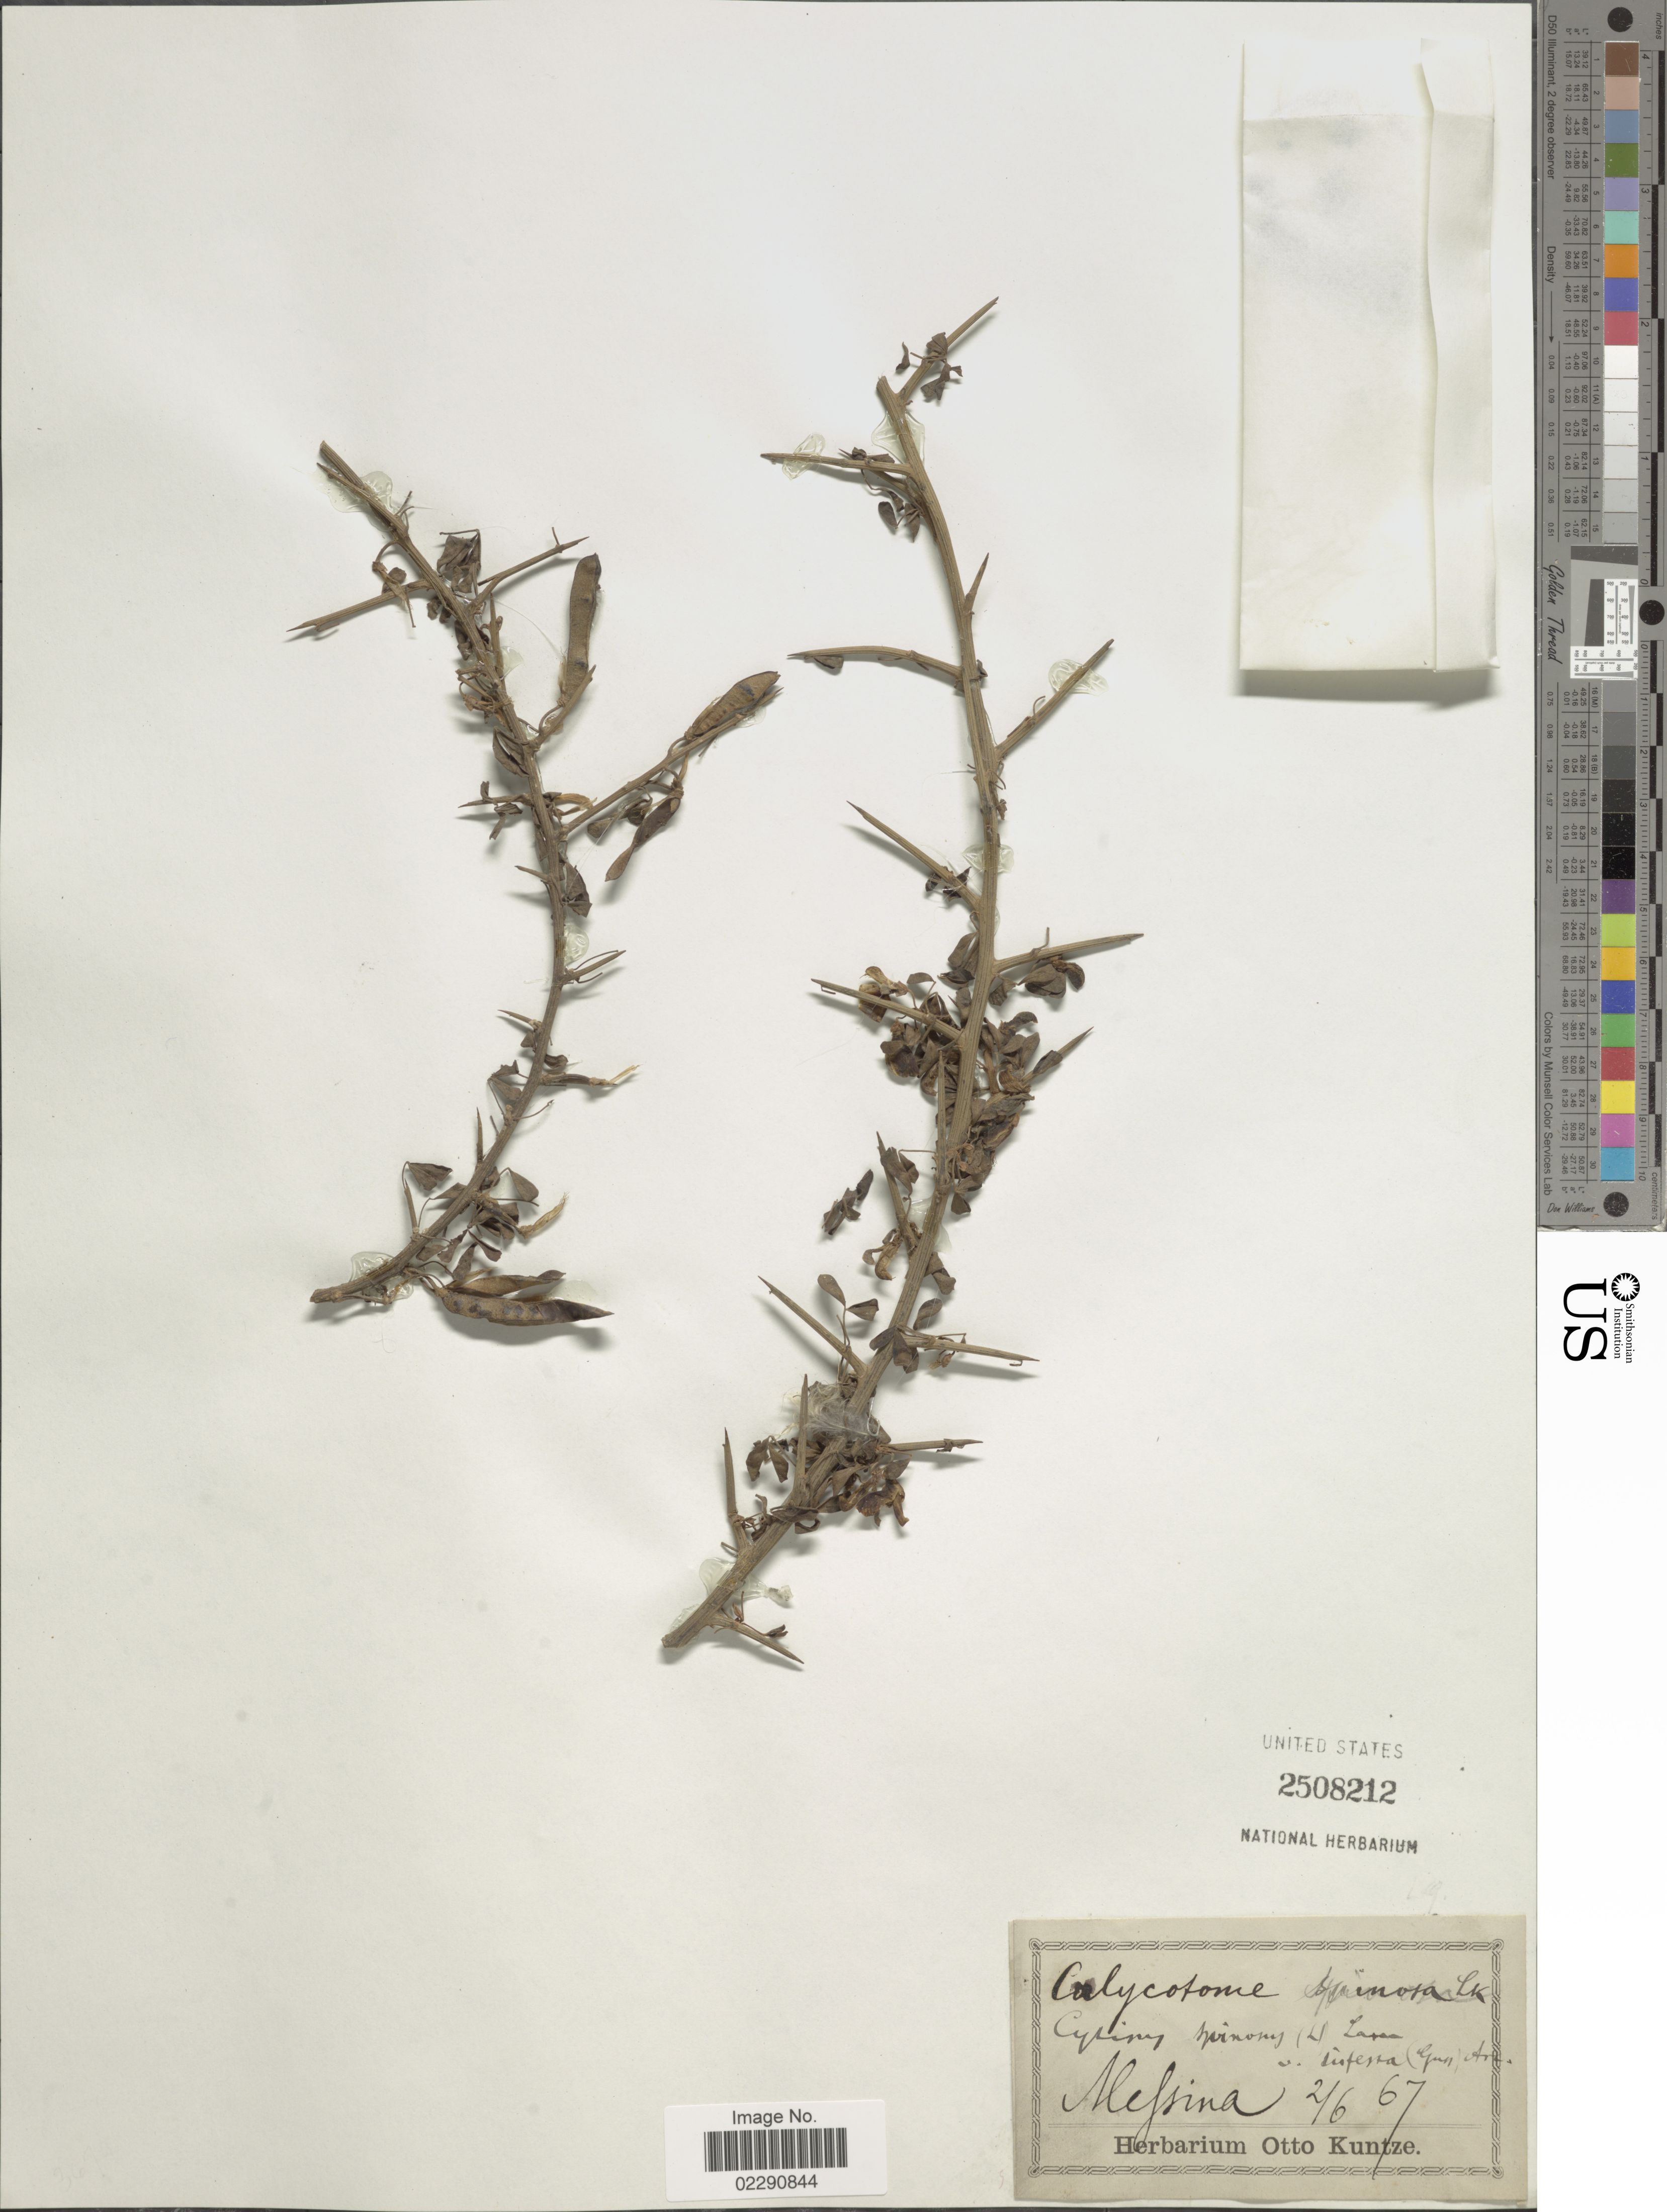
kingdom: Plantae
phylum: Tracheophyta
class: Magnoliopsida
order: Fabales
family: Fabaceae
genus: Calicotome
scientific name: Calicotome spinosa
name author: (L.) Link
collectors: ex herb. Otto Kuntze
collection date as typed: Transcribed d/m/y: 2/6/67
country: Italy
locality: Messina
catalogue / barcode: US 2508212